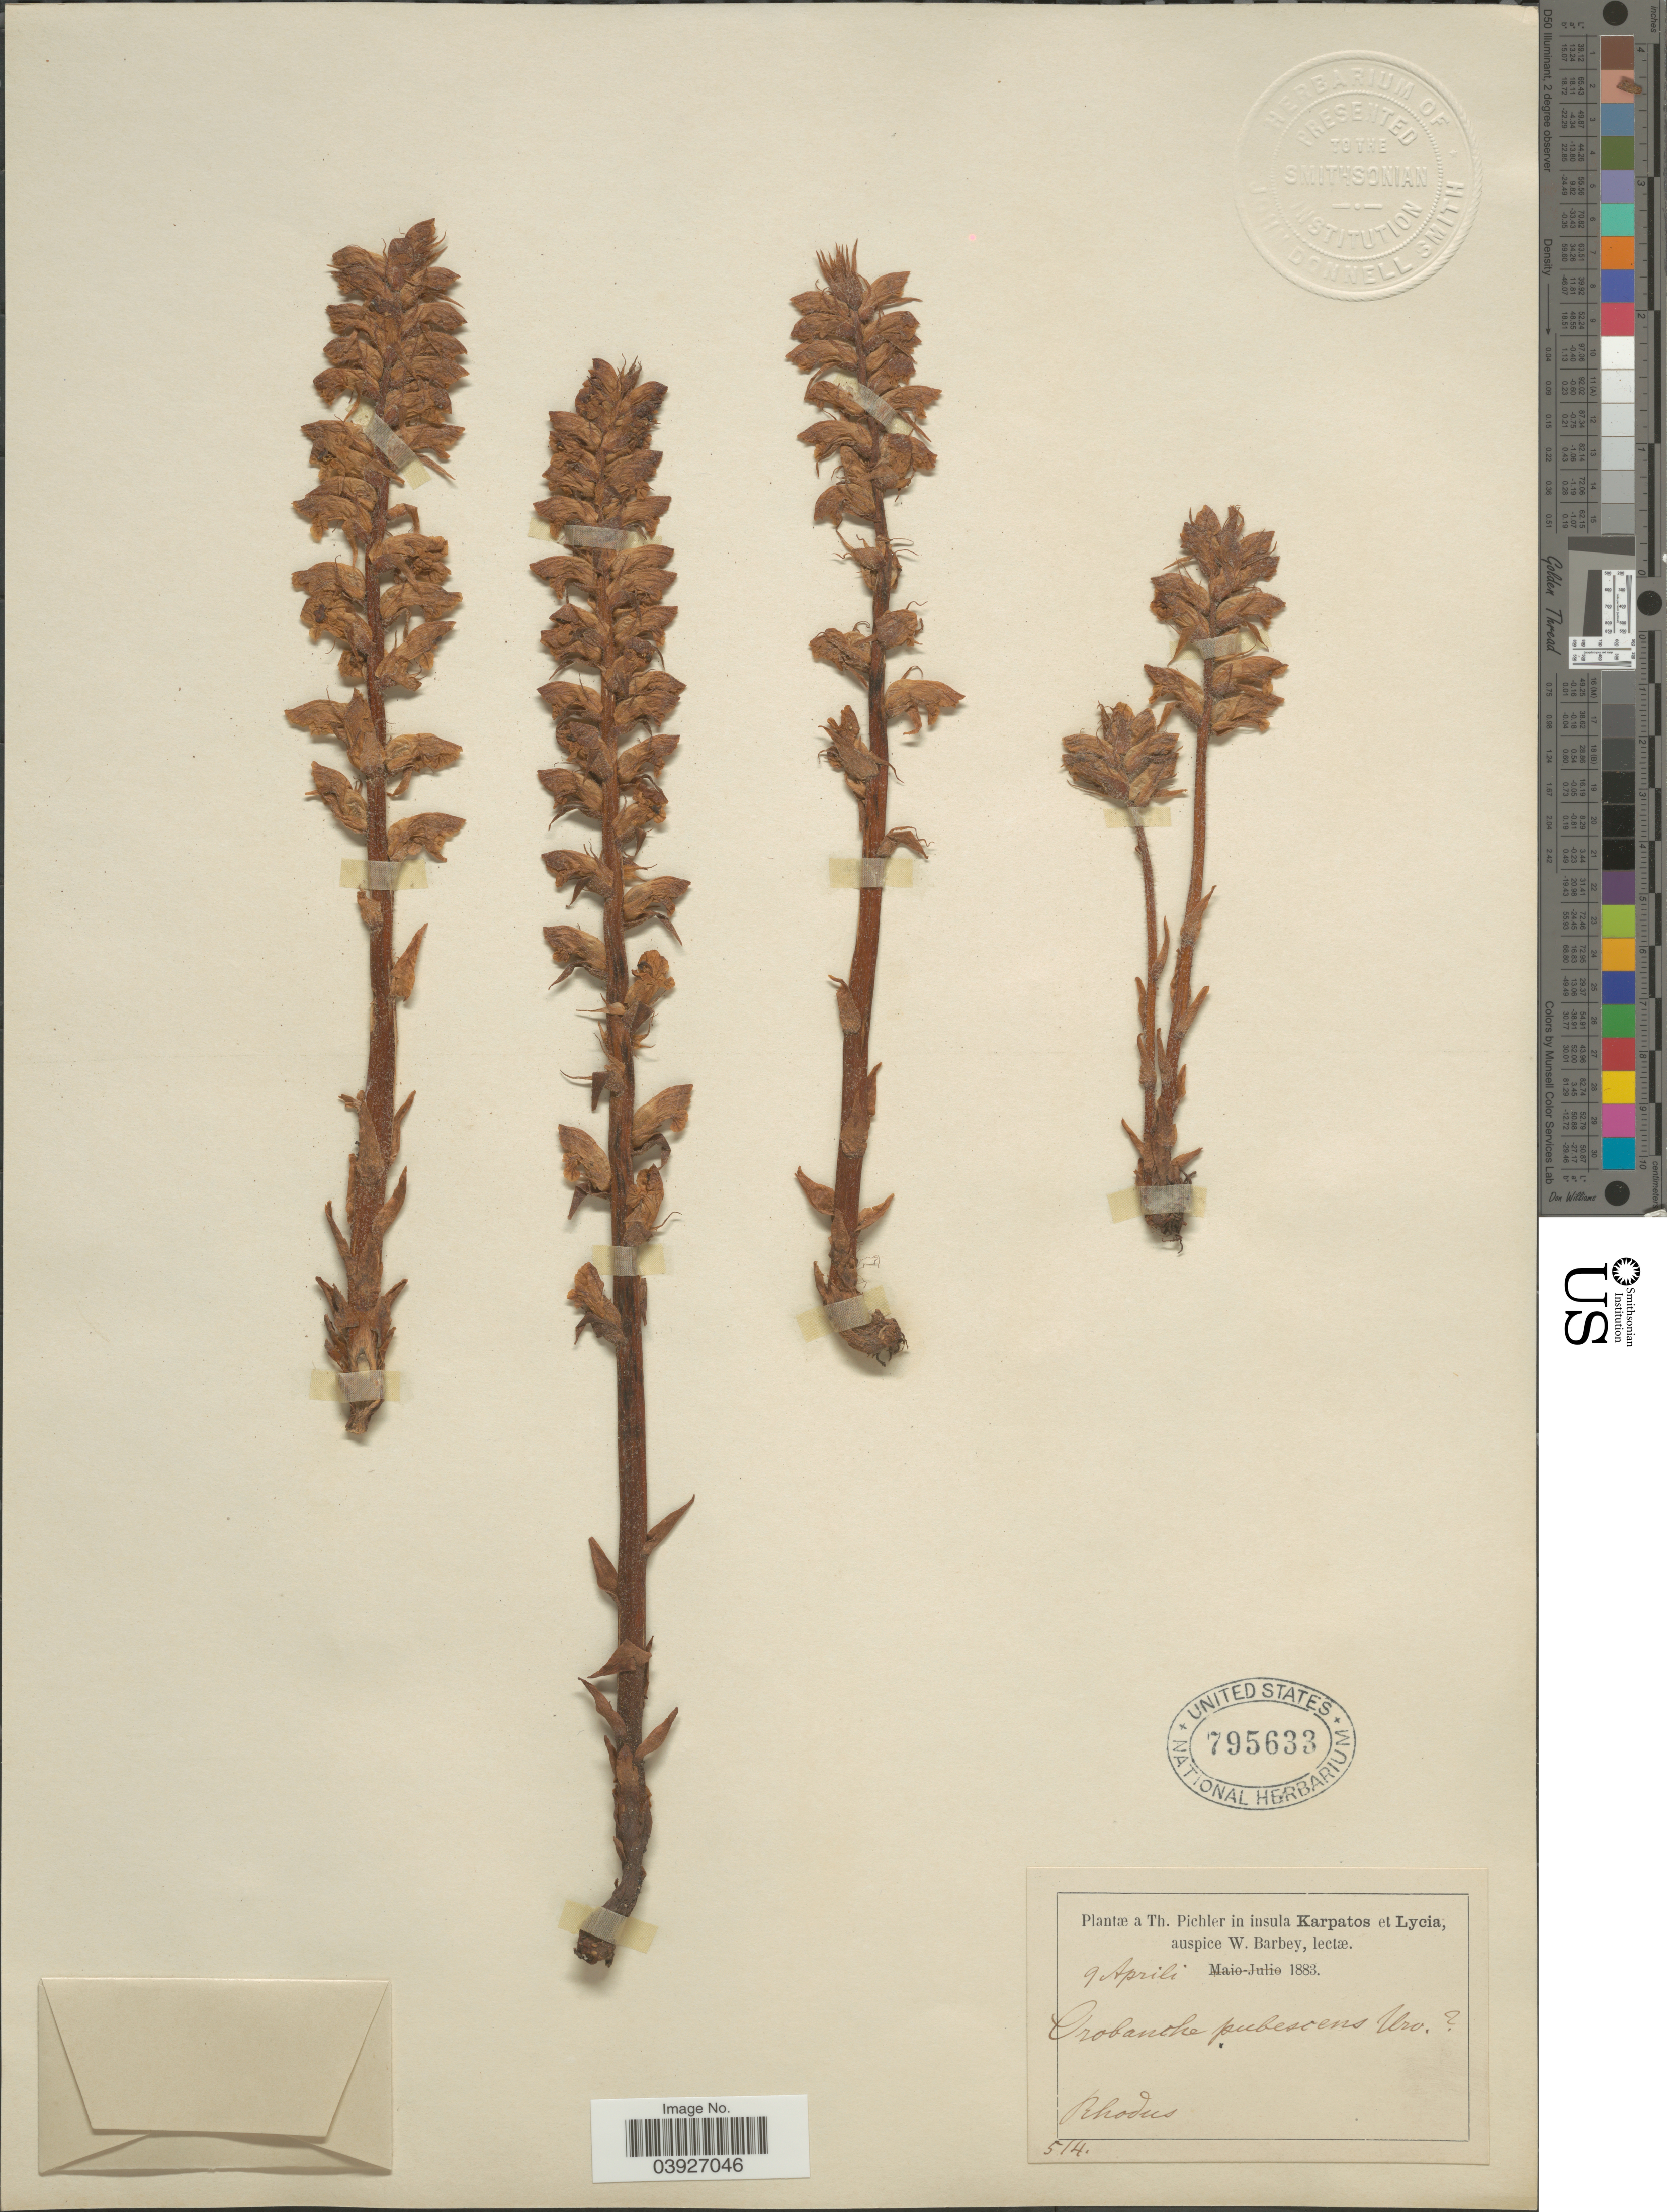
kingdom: Plantae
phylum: Tracheophyta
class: Magnoliopsida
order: Lamiales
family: Orobanchaceae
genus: Orobanche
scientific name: Orobanche pubescens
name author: d'Urv.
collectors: T. Pichler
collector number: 514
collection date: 1883-04-09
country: Greece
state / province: South Aegean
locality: In insula Karpatos et Lycia. Rhodus.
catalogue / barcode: US 795633